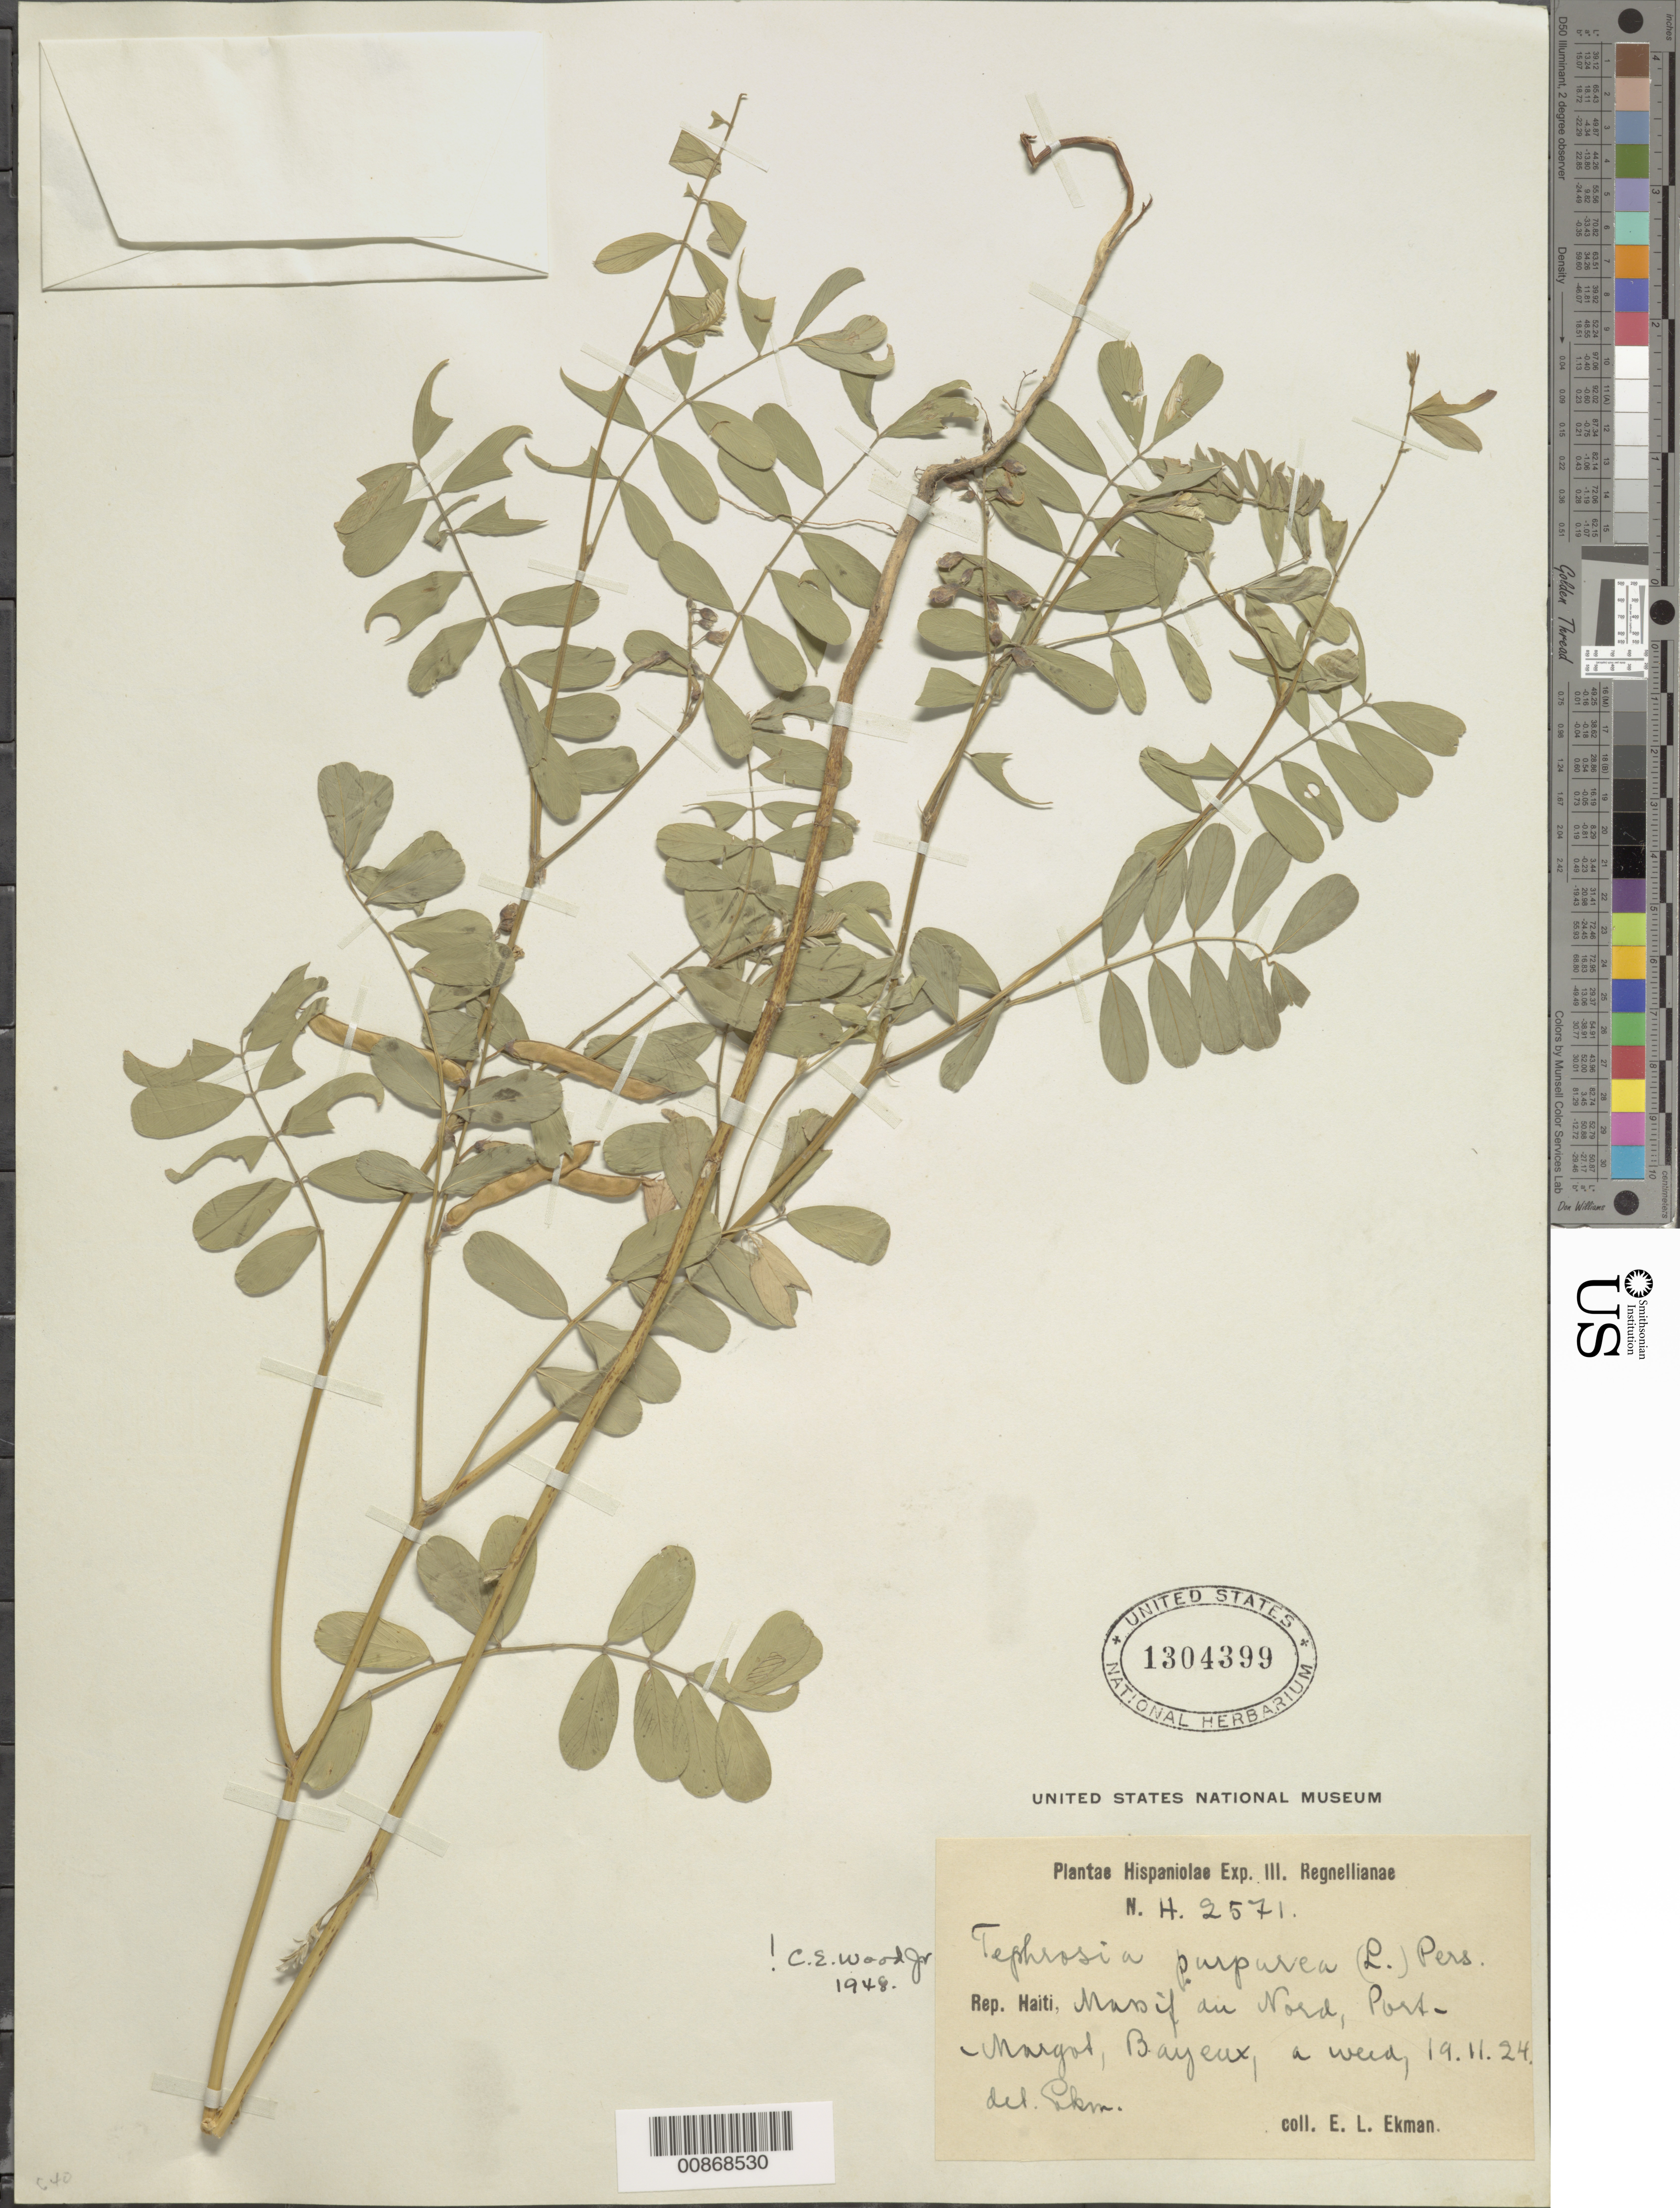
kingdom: Plantae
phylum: Tracheophyta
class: Magnoliopsida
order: Fabales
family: Fabaceae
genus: Tephrosia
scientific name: Tephrosia purpurea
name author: (L.) Pers.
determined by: Wood, C. E., Jr.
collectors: E. L. Ekman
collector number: H 2571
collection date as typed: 19 Nov 1924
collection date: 1924-11-19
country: Haiti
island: Hispaniola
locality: Massif du Nord, Port-Margot, Bayeux.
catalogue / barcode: US 1304399